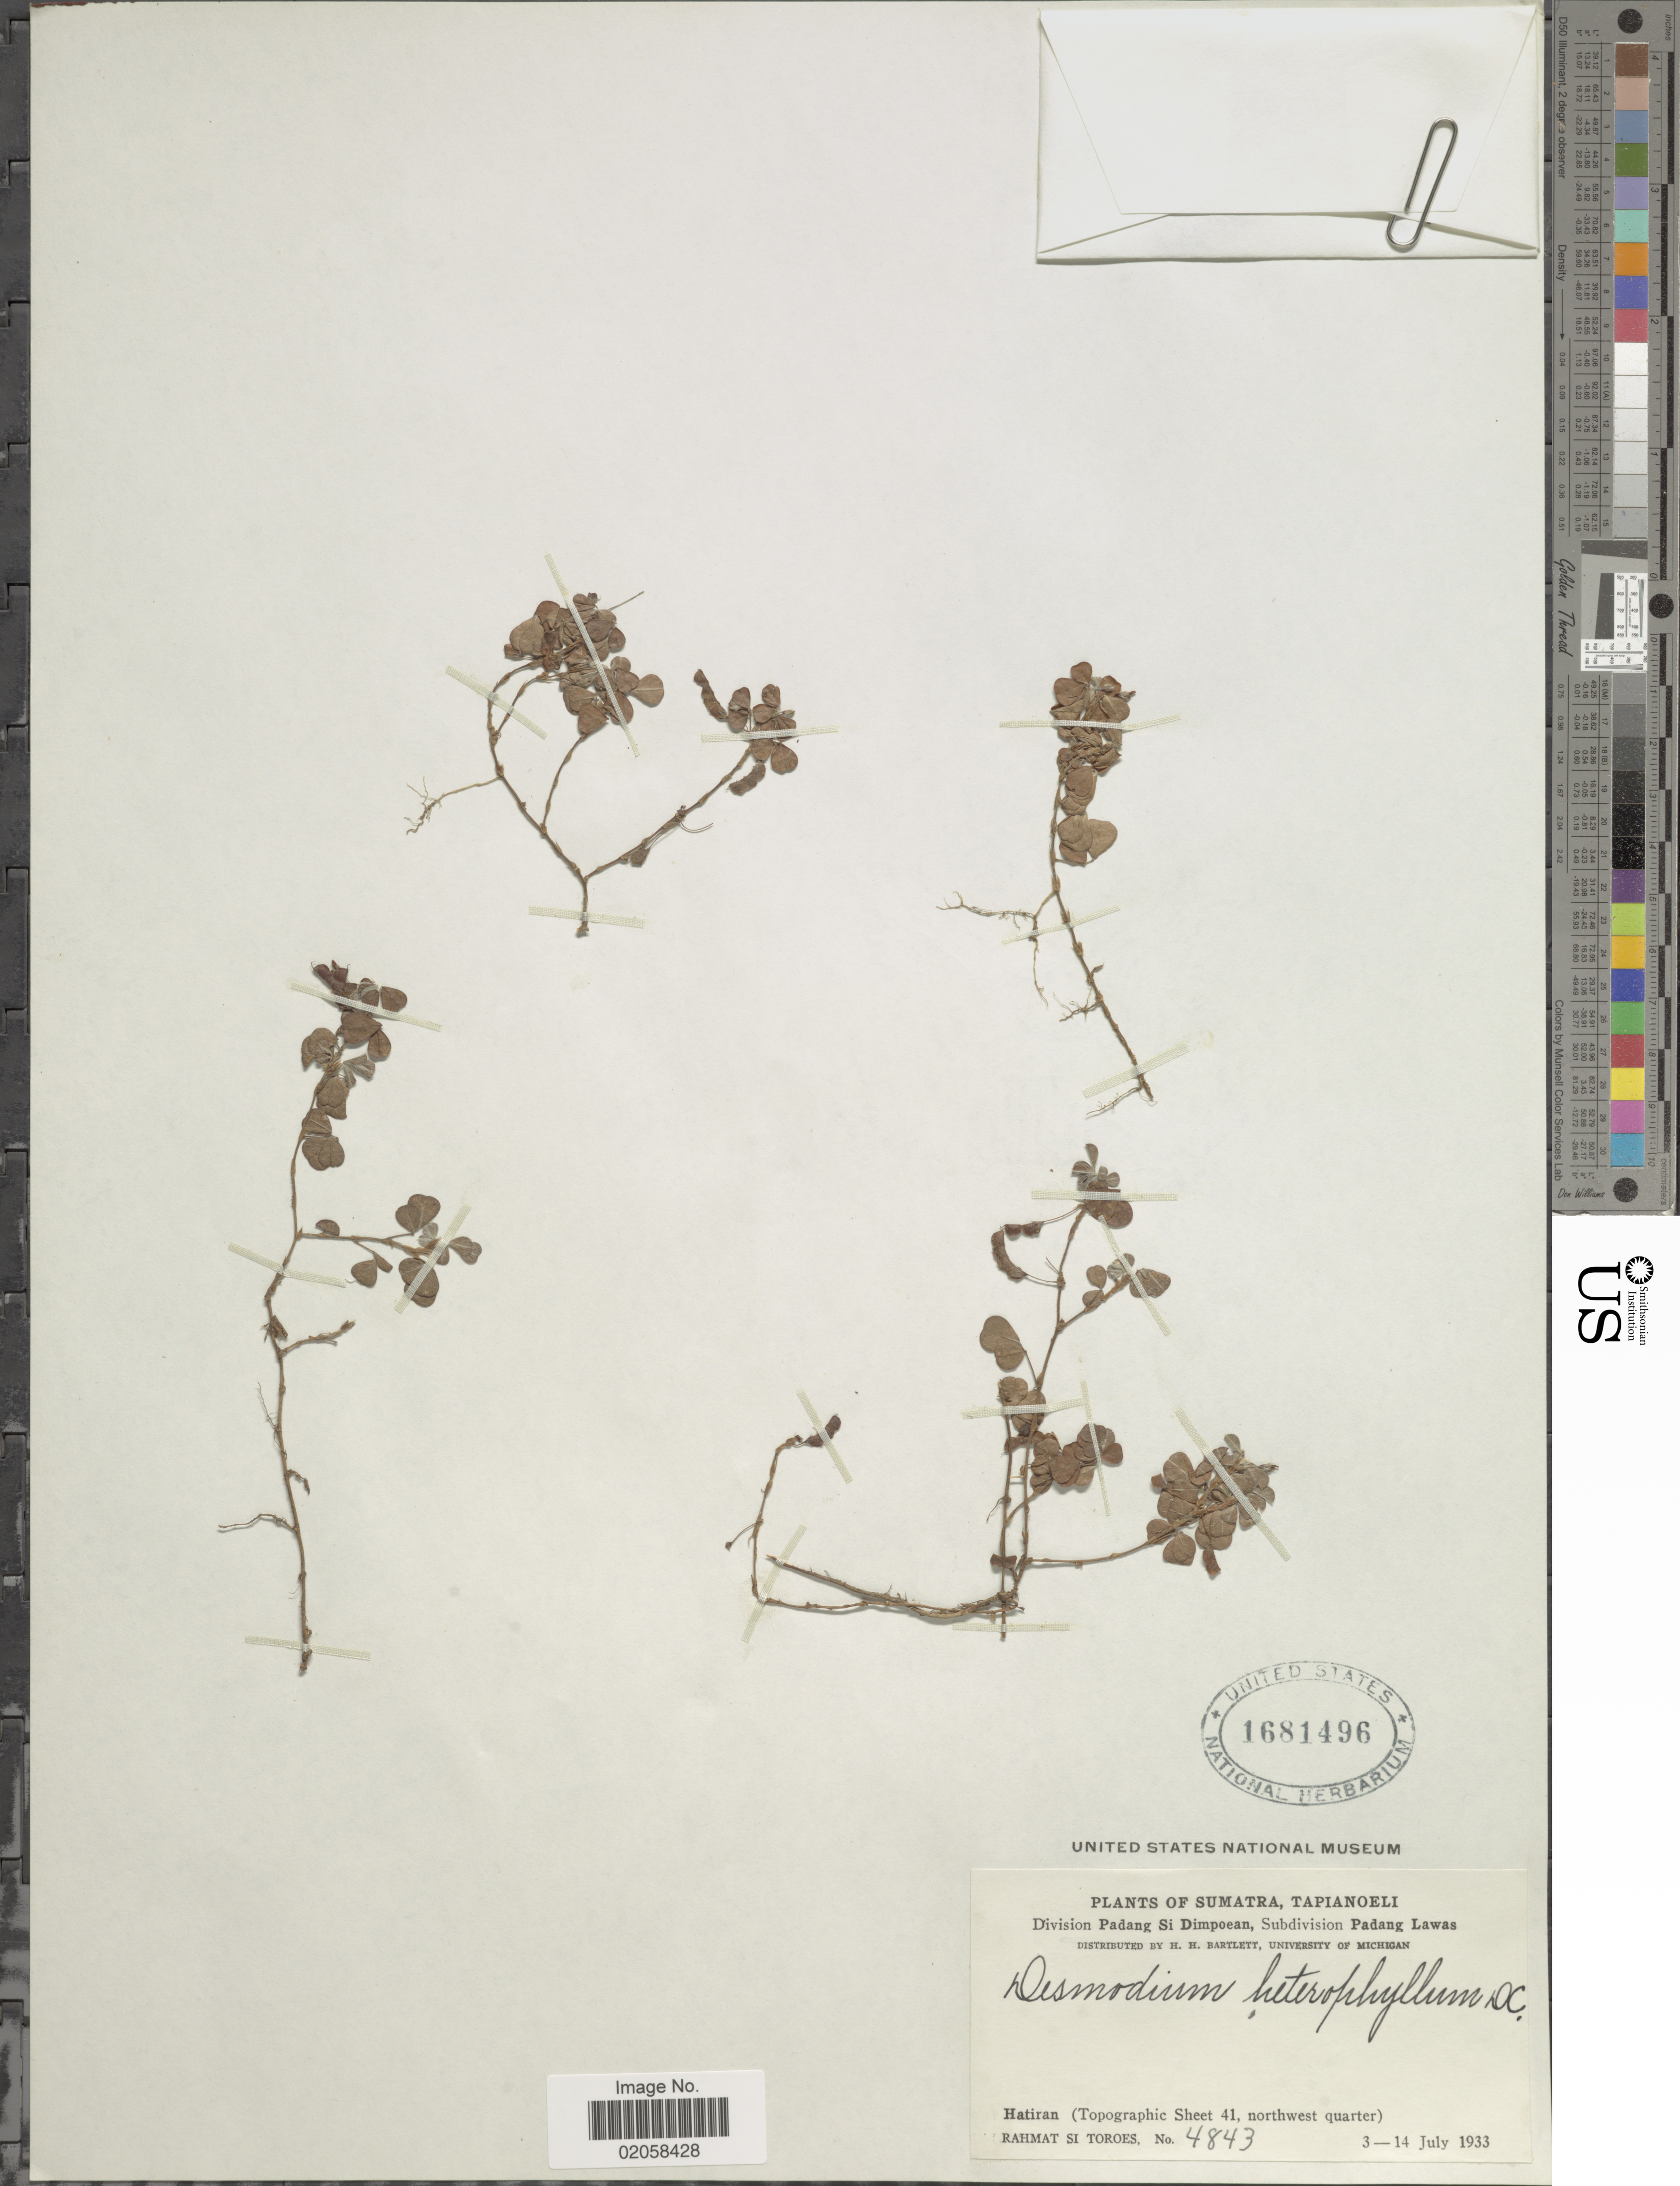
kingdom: Plantae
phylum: Tracheophyta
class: Magnoliopsida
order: Fabales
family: Fabaceae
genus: Grona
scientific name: Grona triflora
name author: (L.) H. Ohashi & K. Ohashi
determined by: Strong, Mark T., (BOT), Smithsonian Institution - National Museum of Natural History (UNITED STATES)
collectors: Rahmat Si Boeea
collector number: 4843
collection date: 1933-07-03/1933-07-14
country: Indonesia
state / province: Sumatra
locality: Tapianoeli, Hatiran (Topgraphic Sheet 41, northwest quarter).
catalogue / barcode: US 1681496